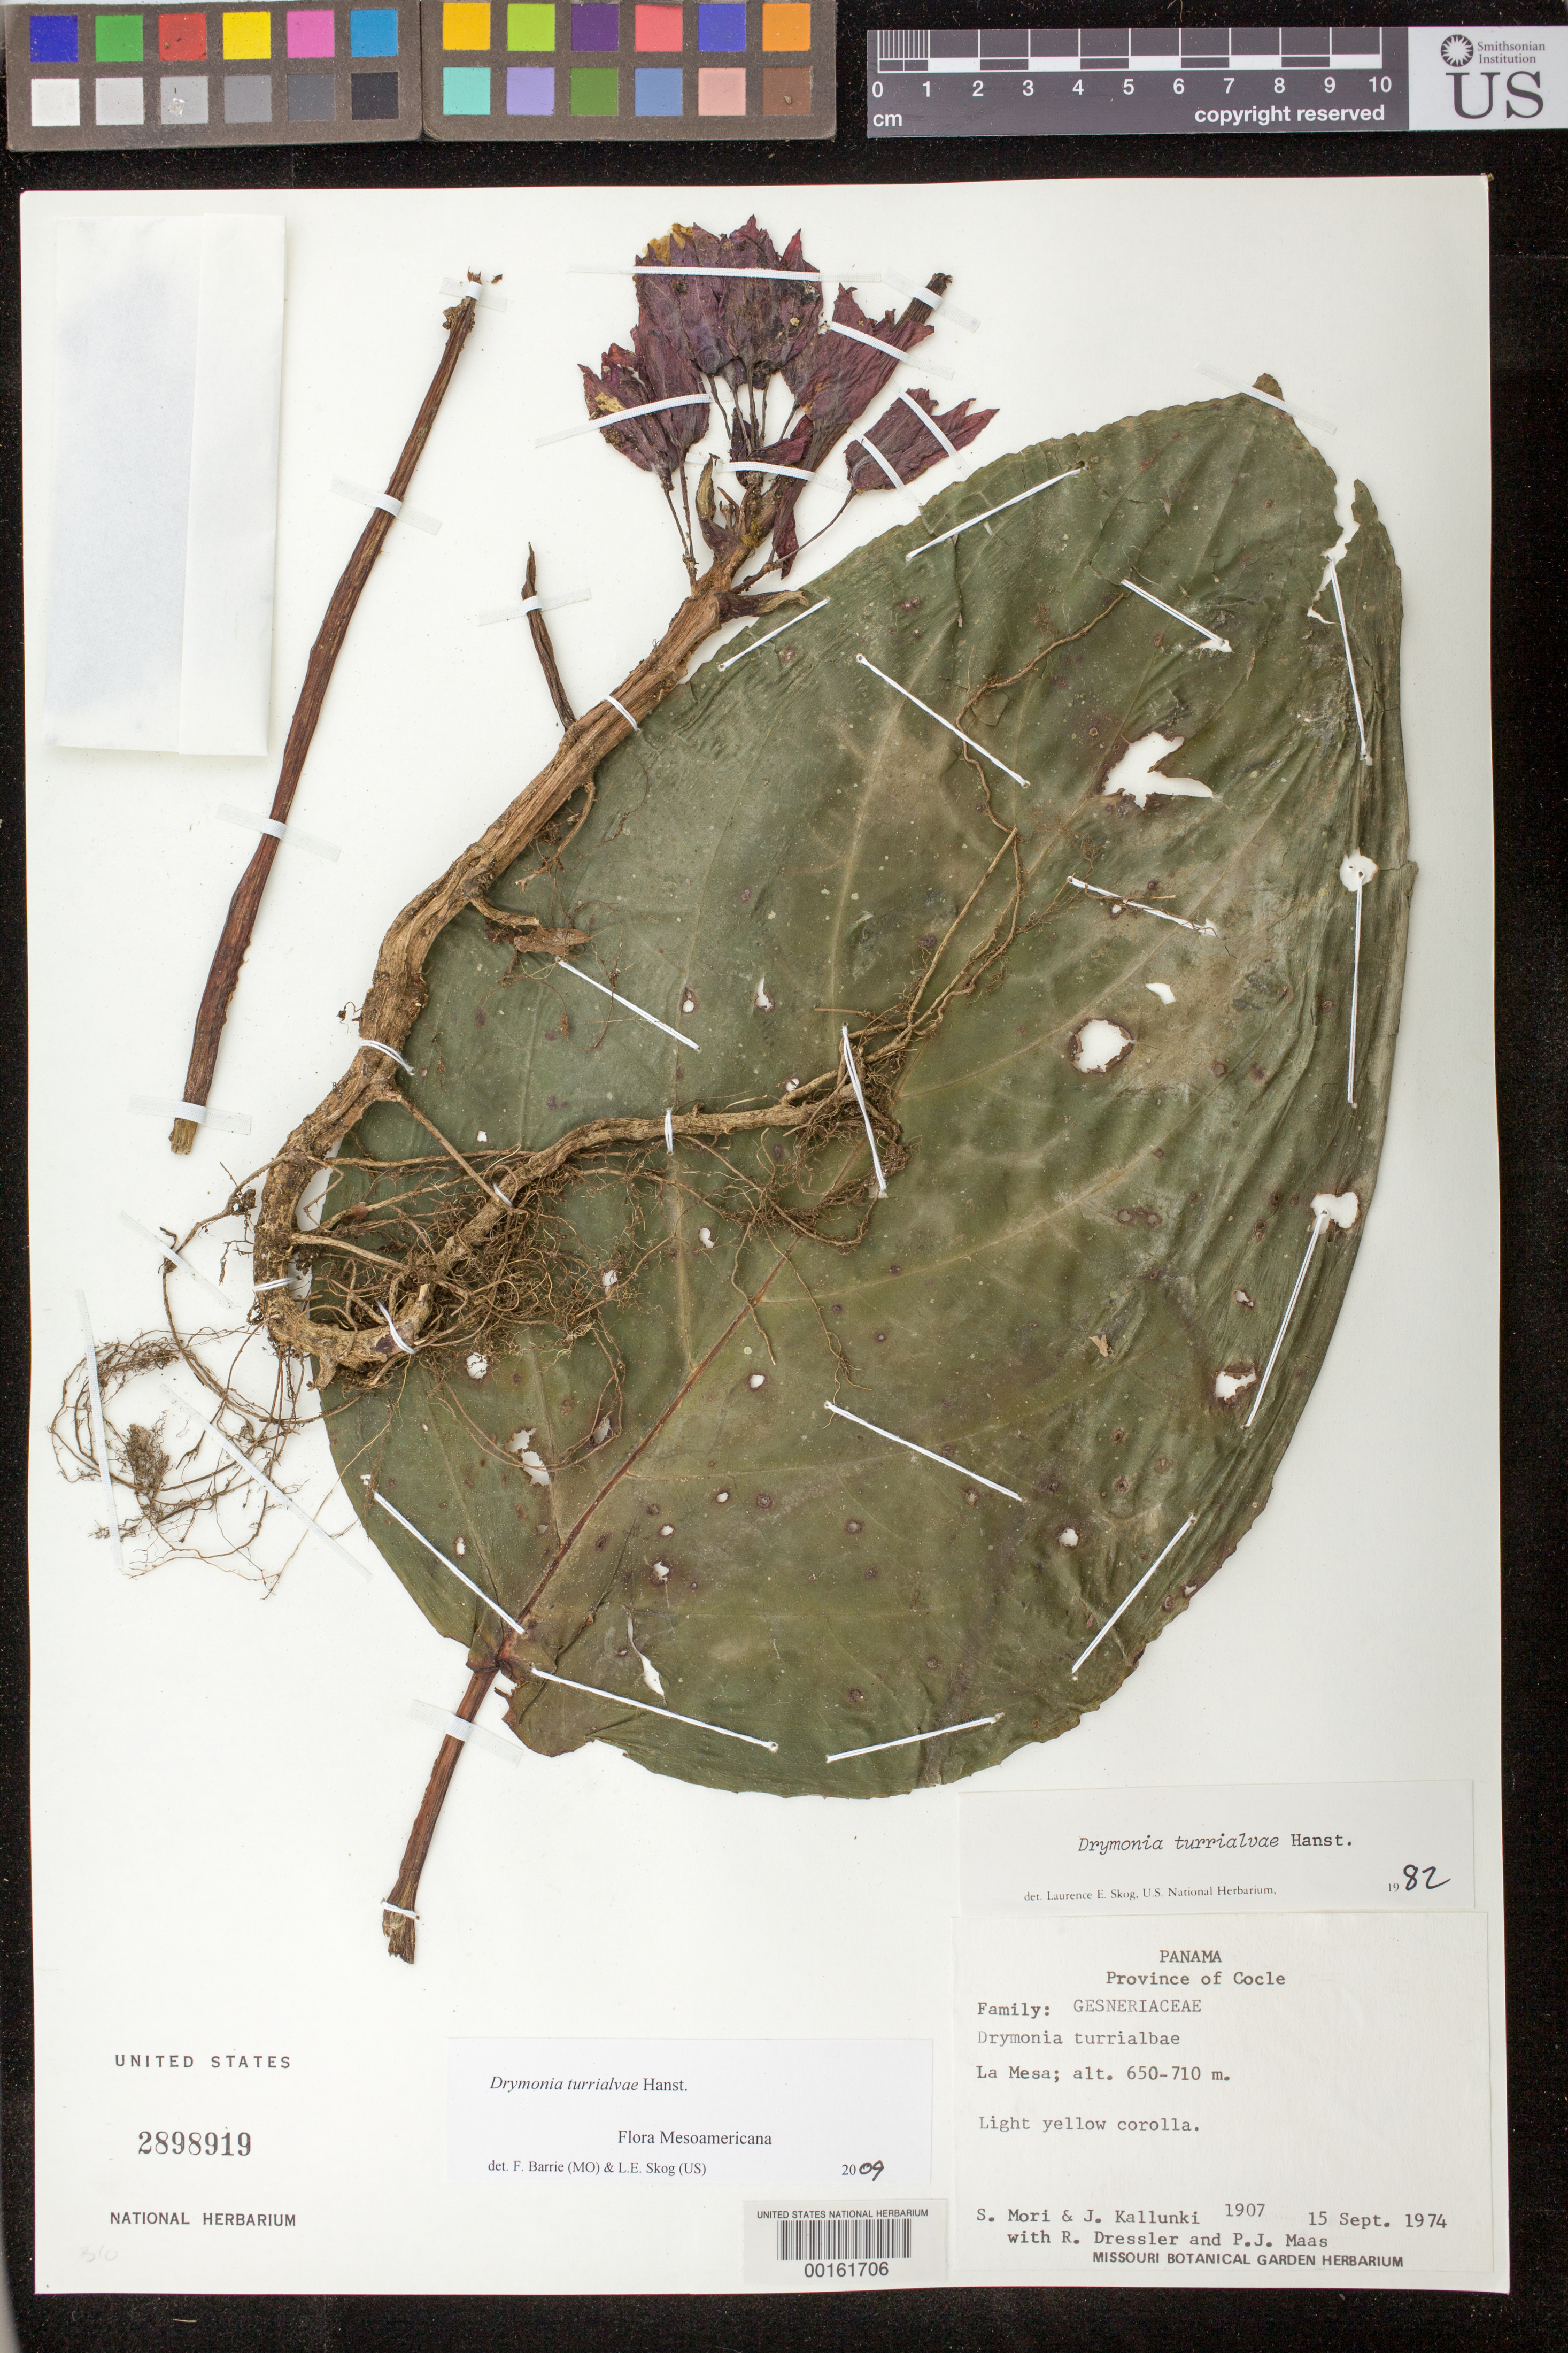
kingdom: Plantae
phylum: Tracheophyta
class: Magnoliopsida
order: Lamiales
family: Gesneriaceae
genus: Drymonia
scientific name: Drymonia turrialvae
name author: Hanst.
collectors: S. Mori & et al.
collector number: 1907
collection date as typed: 15 Sep 1974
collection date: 1974-09-15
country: Panama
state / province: Coclé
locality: La Mesa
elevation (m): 650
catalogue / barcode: US 2898919